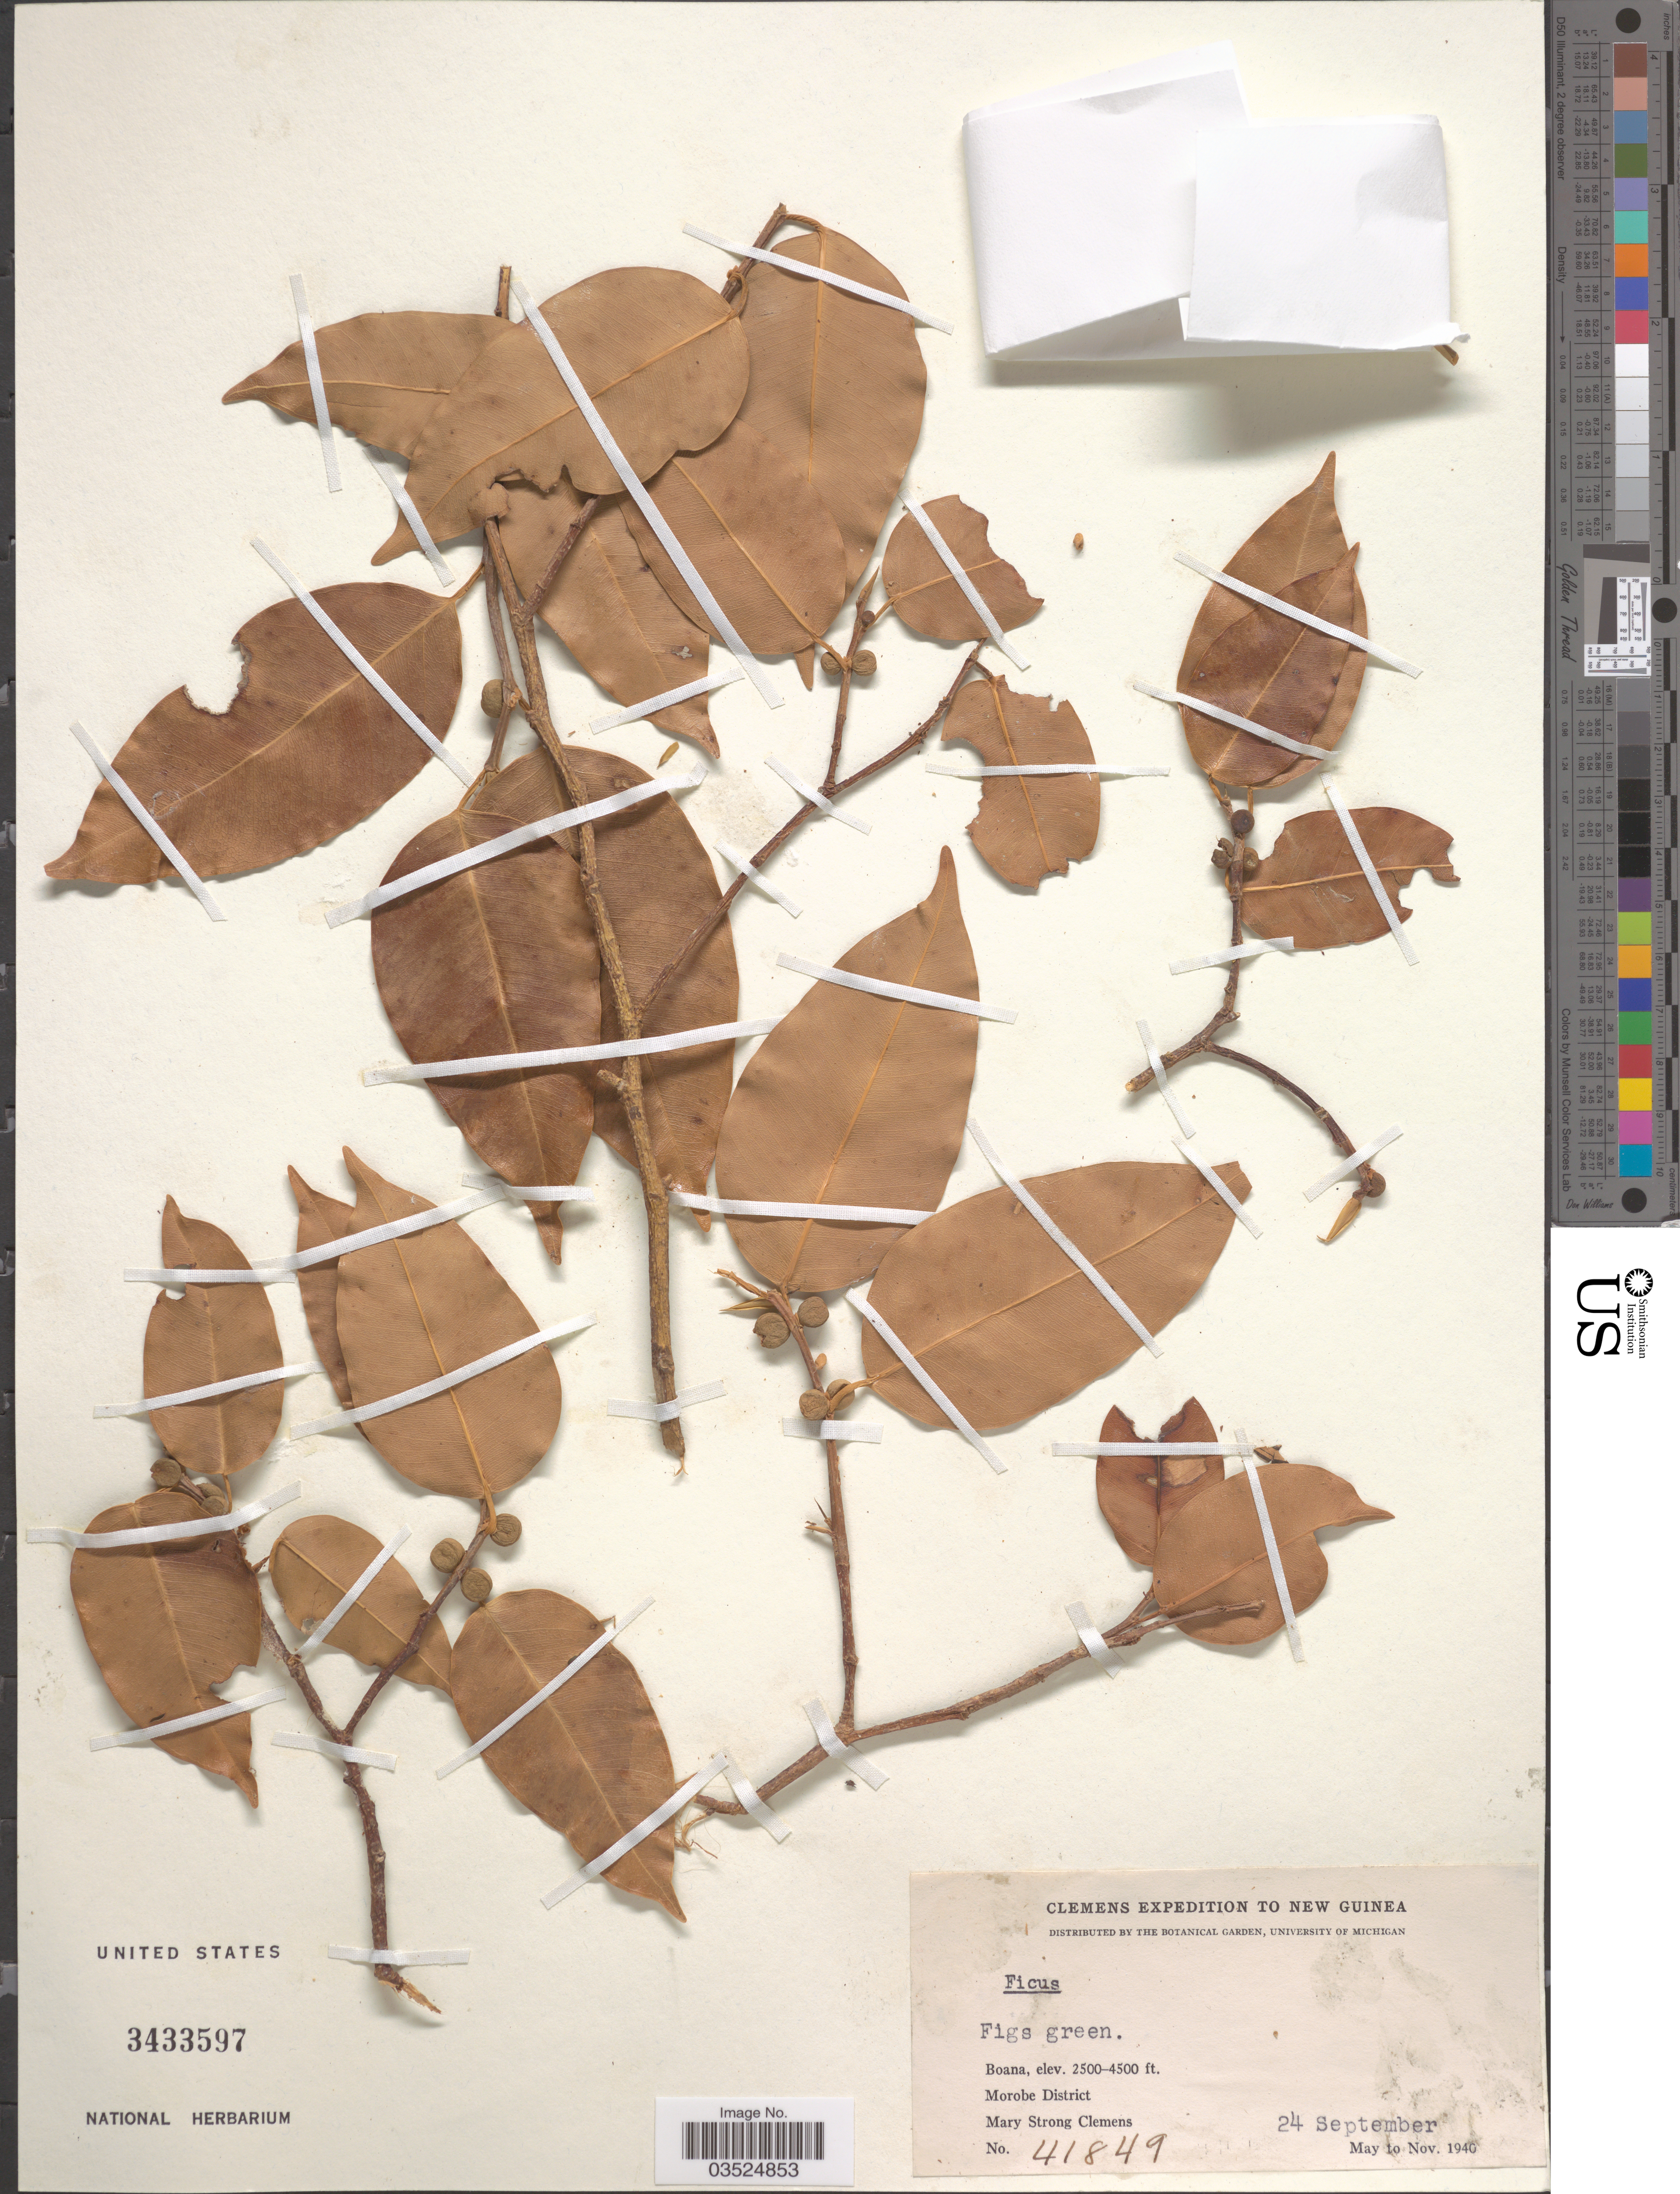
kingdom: Plantae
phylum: Tracheophyta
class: Magnoliopsida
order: Rosales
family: Moraceae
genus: Ficus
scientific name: Ficus sp.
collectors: M. S. Clemens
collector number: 41849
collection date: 1940-09-24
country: Papua New Guinea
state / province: Morobe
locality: New Guinea. Boana, Morobe District.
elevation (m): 762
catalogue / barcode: US 3433597